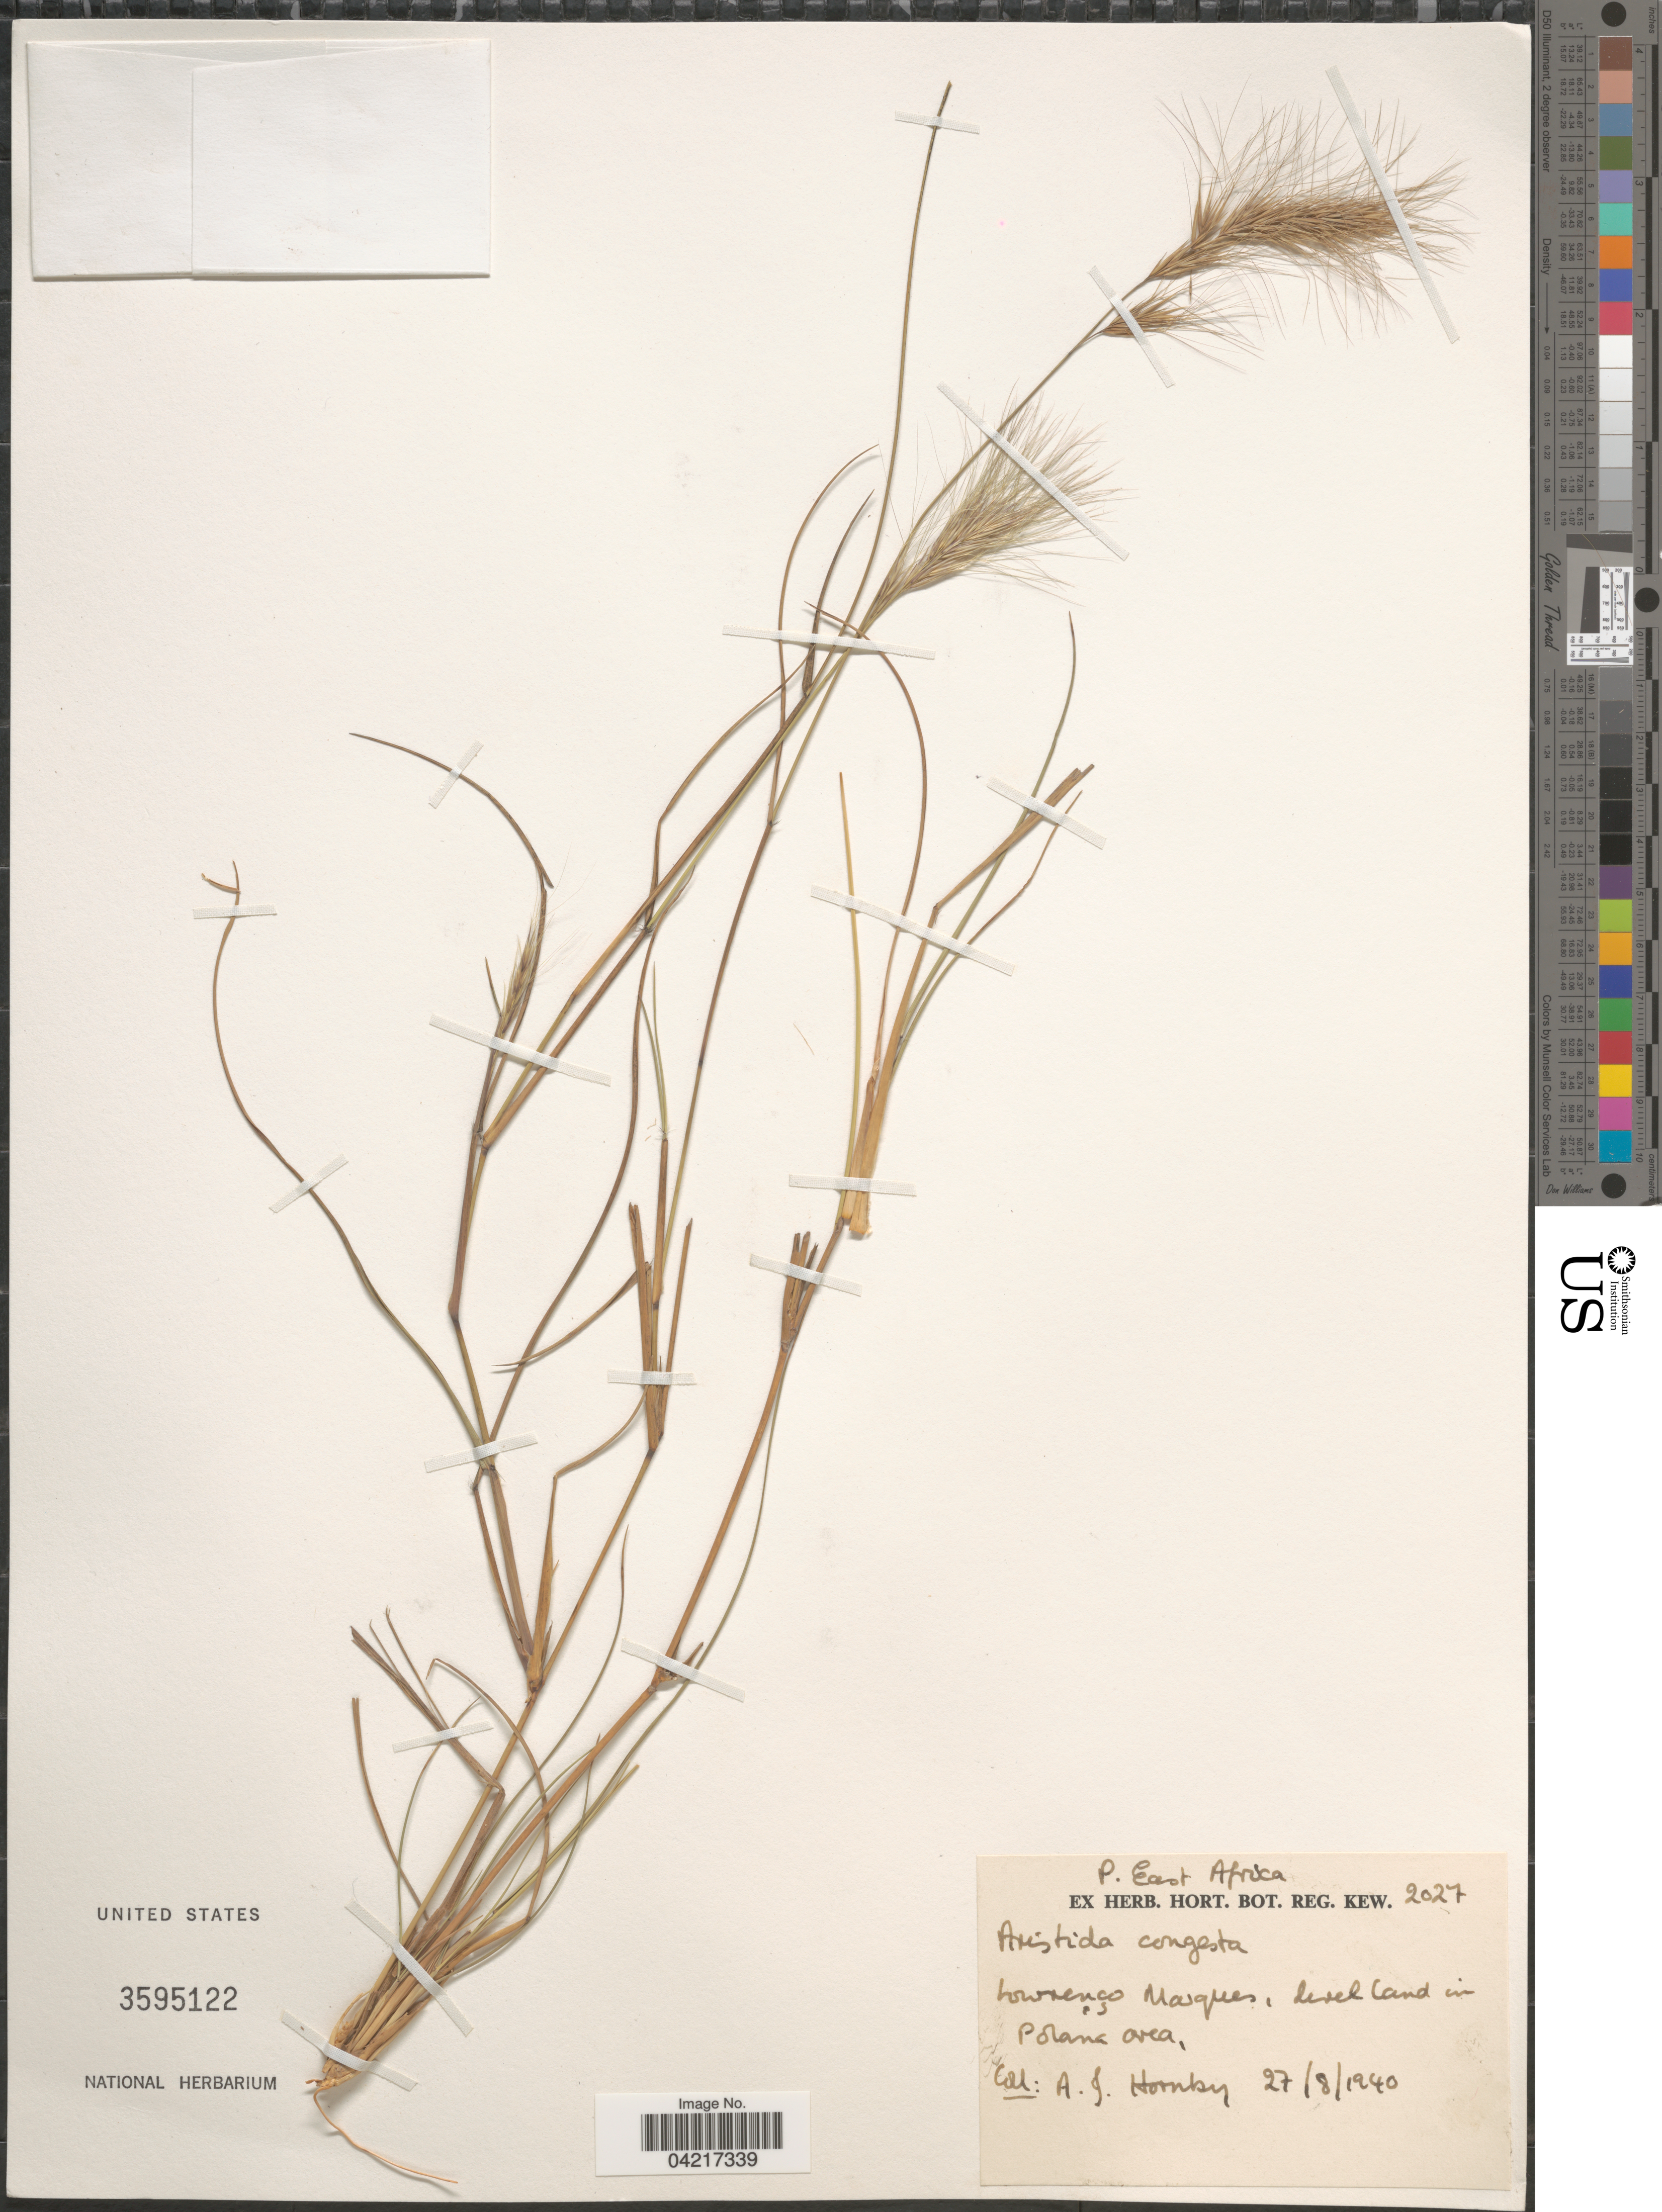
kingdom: Plantae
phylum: Tracheophyta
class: Liliopsida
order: Poales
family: Poaceae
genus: Aristida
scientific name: Aristida congesta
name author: Roem. & Schult.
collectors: A. Hornby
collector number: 2027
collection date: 1940-08-27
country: Mozambique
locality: P. East Afrika. Lourenco Marques, level land in Polana area.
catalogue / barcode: US 3595122